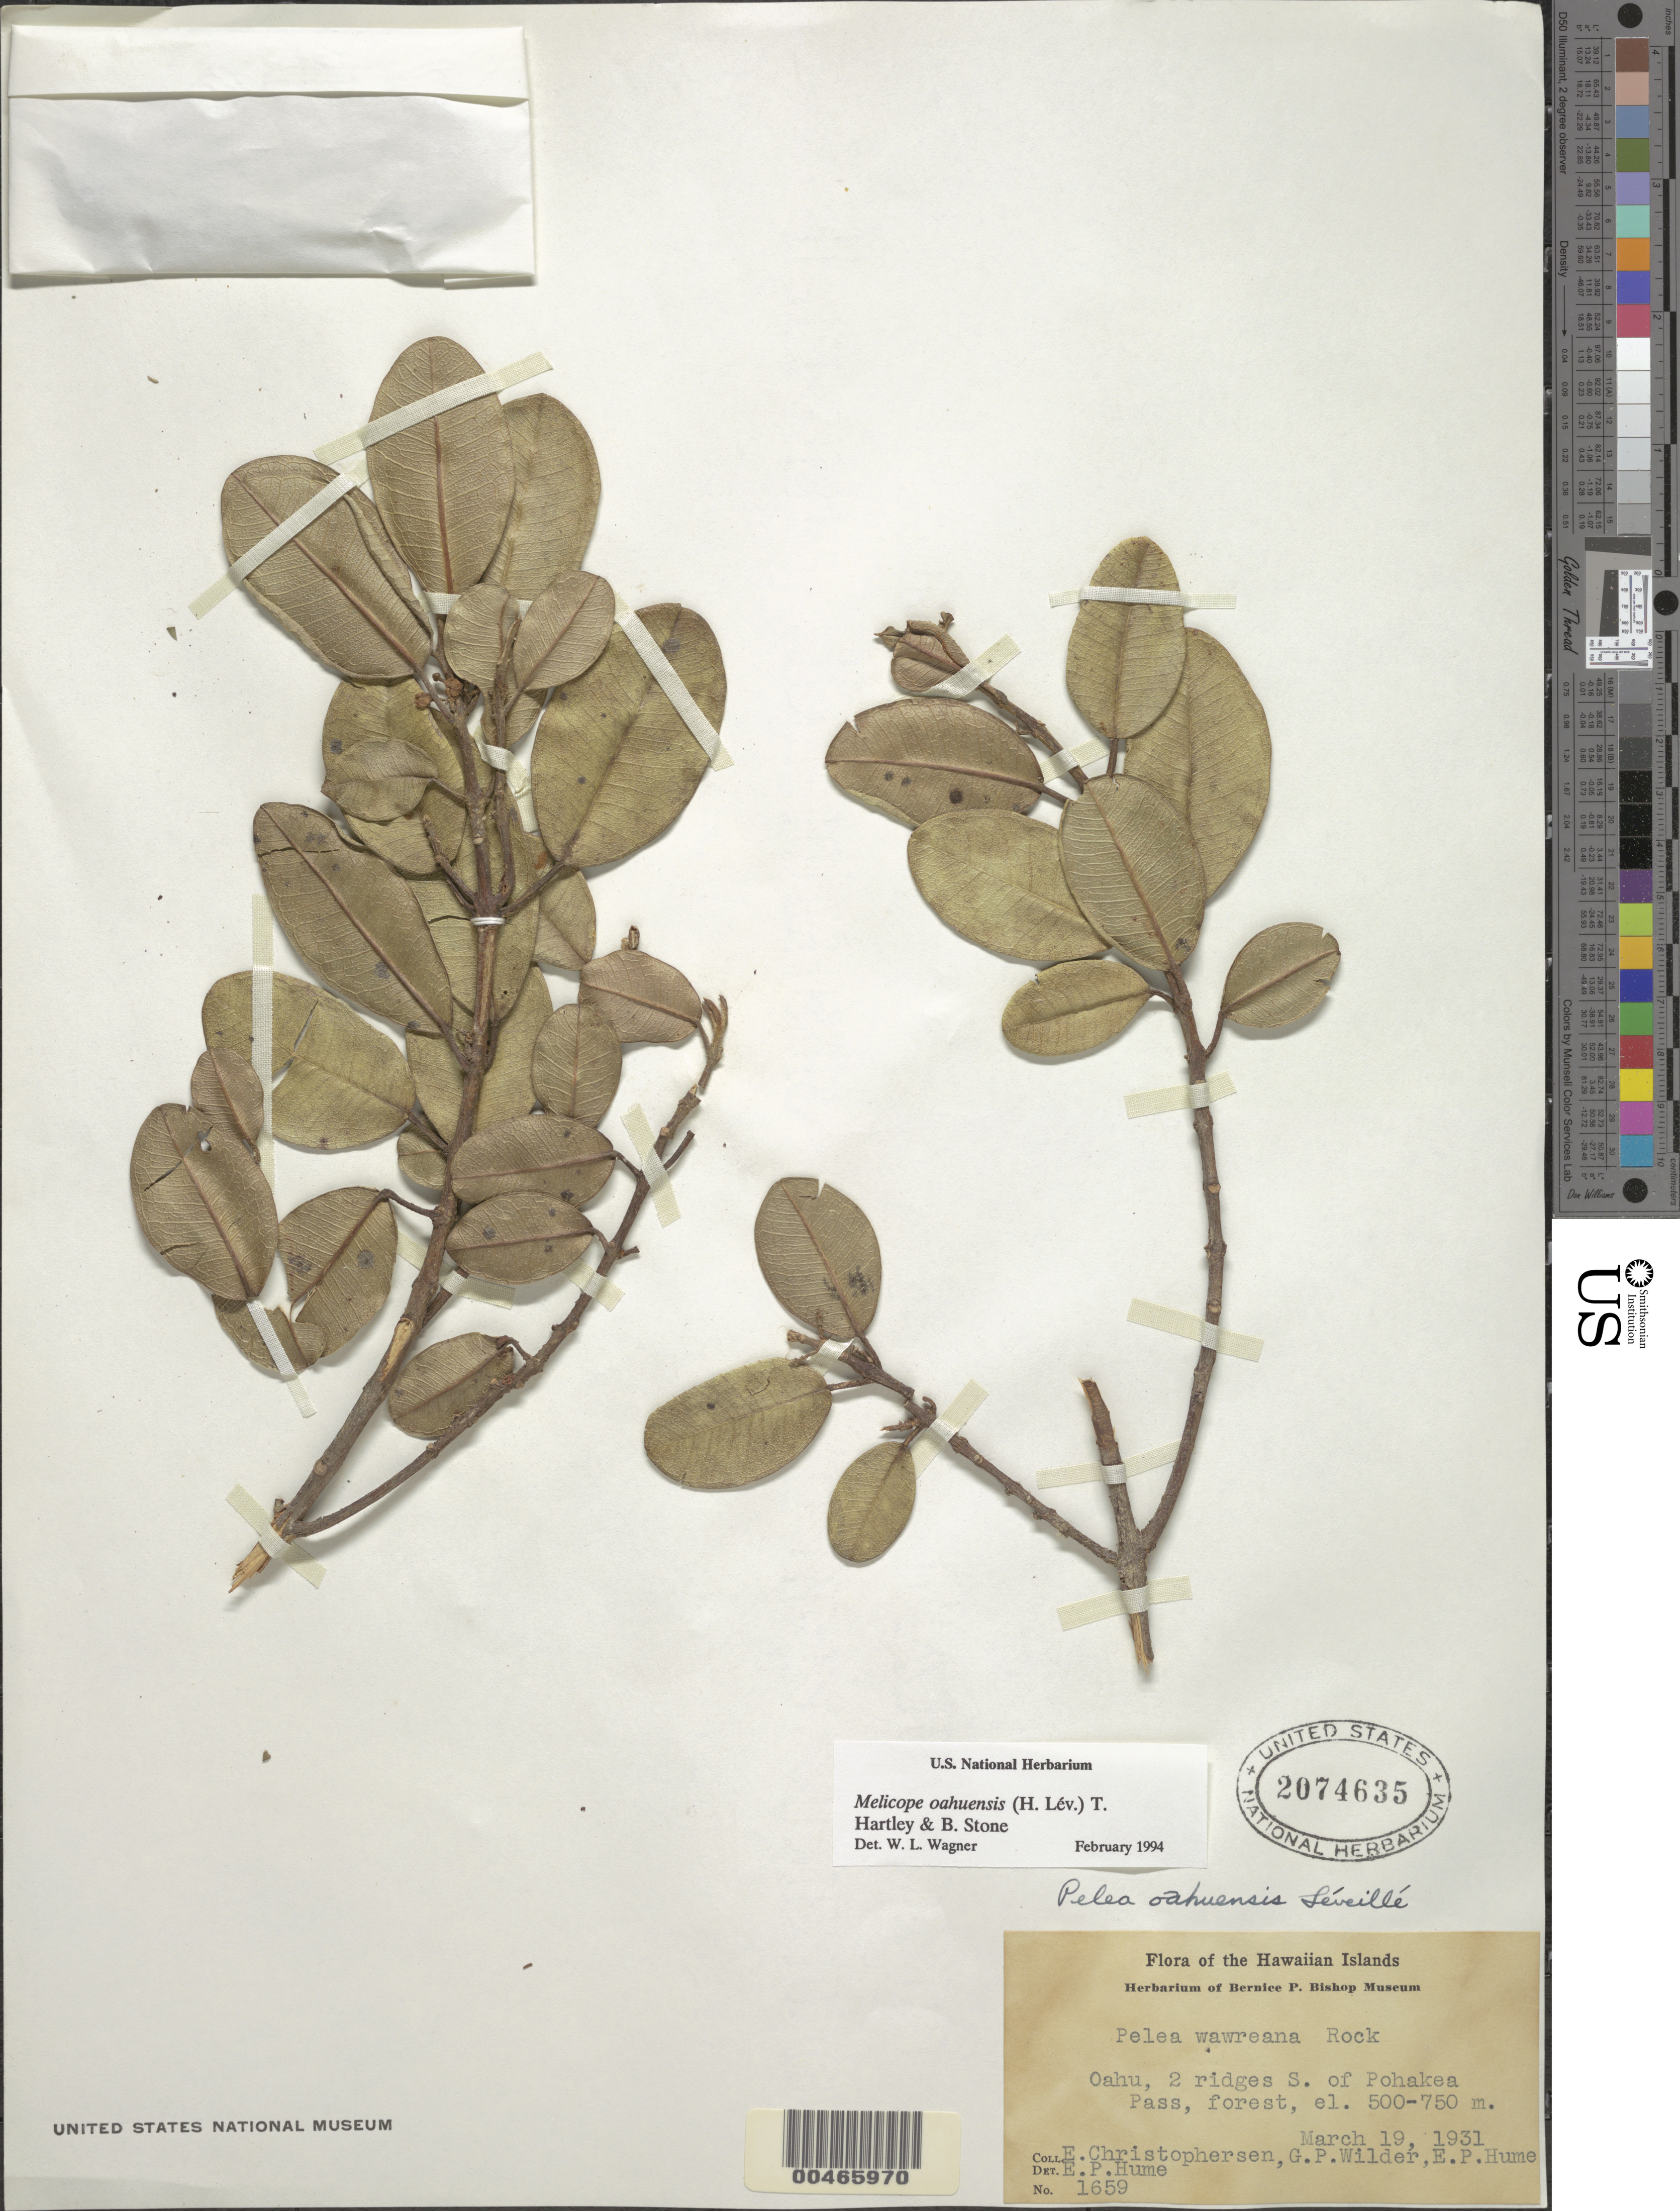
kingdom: Plantae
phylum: Tracheophyta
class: Magnoliopsida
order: Sapindales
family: Rutaceae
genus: Melicope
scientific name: Melicope oahuensis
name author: (H. Lév.) T.G. Hartley & B.C. Stone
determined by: Wagner, W. L., (BOT), Smithsonian Institution - National Museum of Natural History (UNITED STATES)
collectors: E. Christophersen, G. Wilder & E. Hume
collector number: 1659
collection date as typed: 19 Mar 1931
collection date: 1931-03-19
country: United States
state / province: Hawaii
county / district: Honolulu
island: Oahu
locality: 2 ridges S of Pohakea Pass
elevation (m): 500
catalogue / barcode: US 2074635